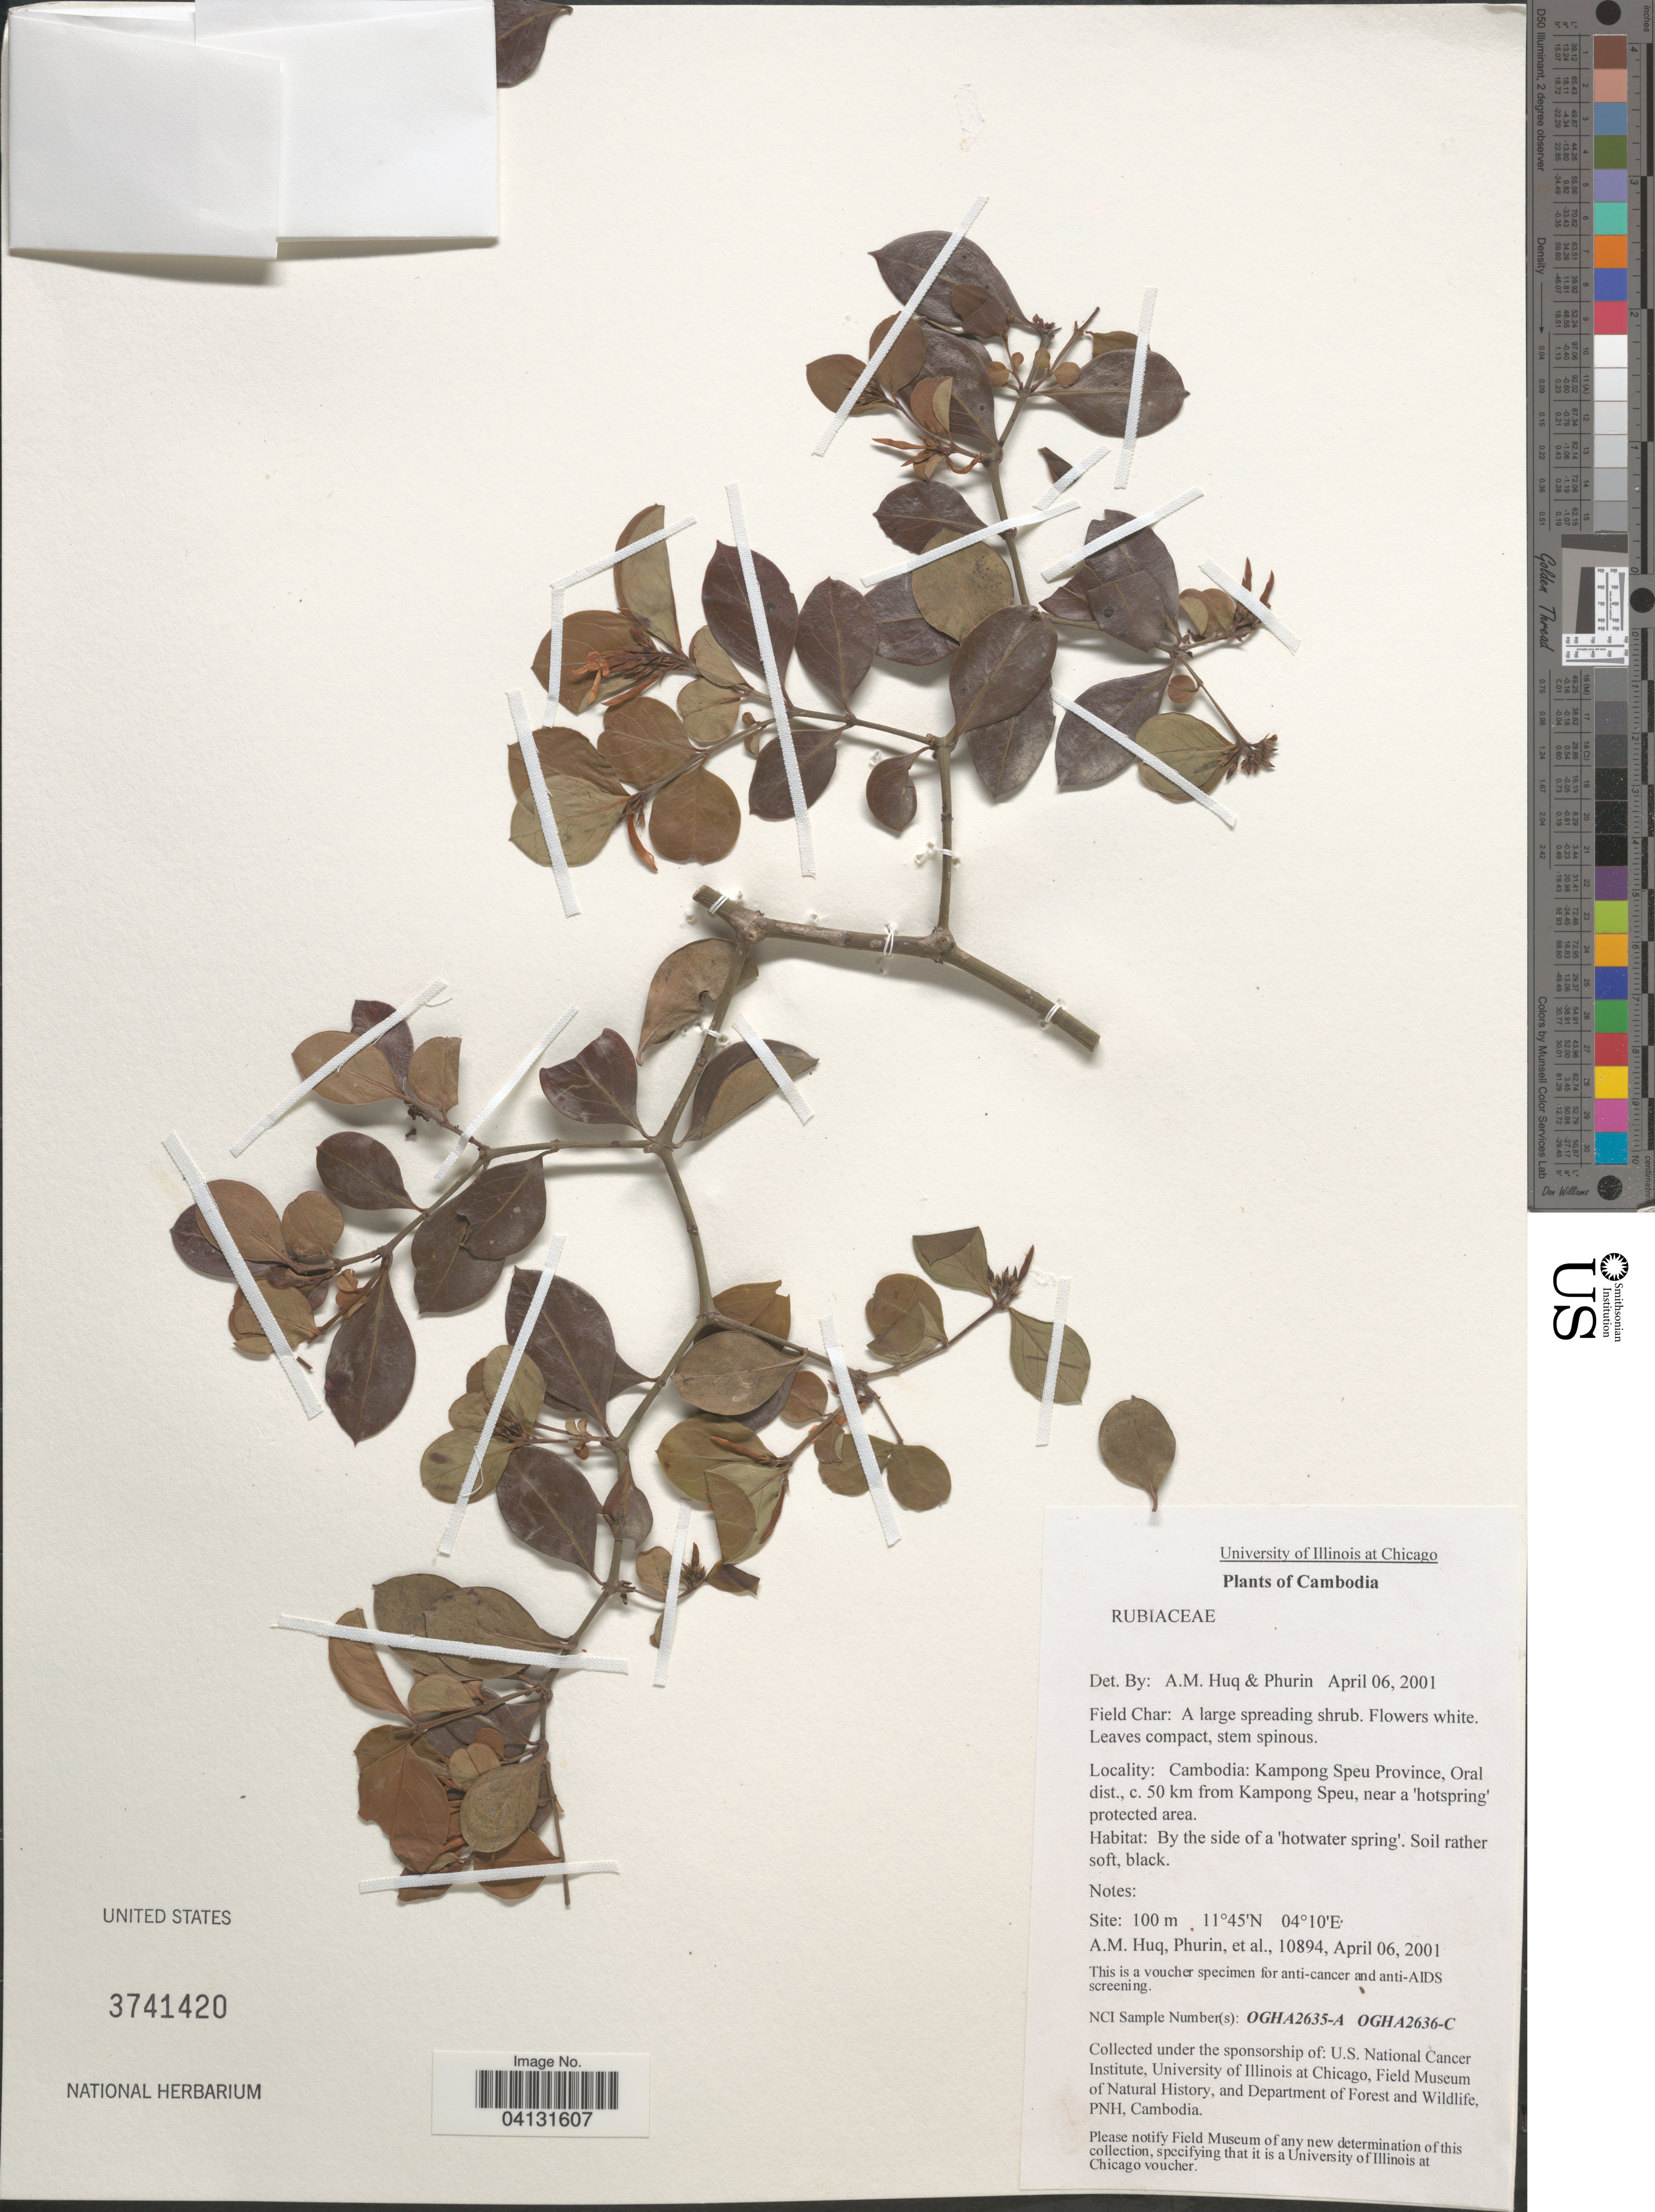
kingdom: Plantae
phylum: Tracheophyta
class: Magnoliopsida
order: Gentianales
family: Rubiaceae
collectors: A. M. Huq, -. Phurin & et al.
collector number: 10894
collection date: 2001-04-06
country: Cambodia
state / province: Kampong Speu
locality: Oral dist., c. 50 km from Kampong Speu, near a 'hotspring' protected area.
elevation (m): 100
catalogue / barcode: US 3741420